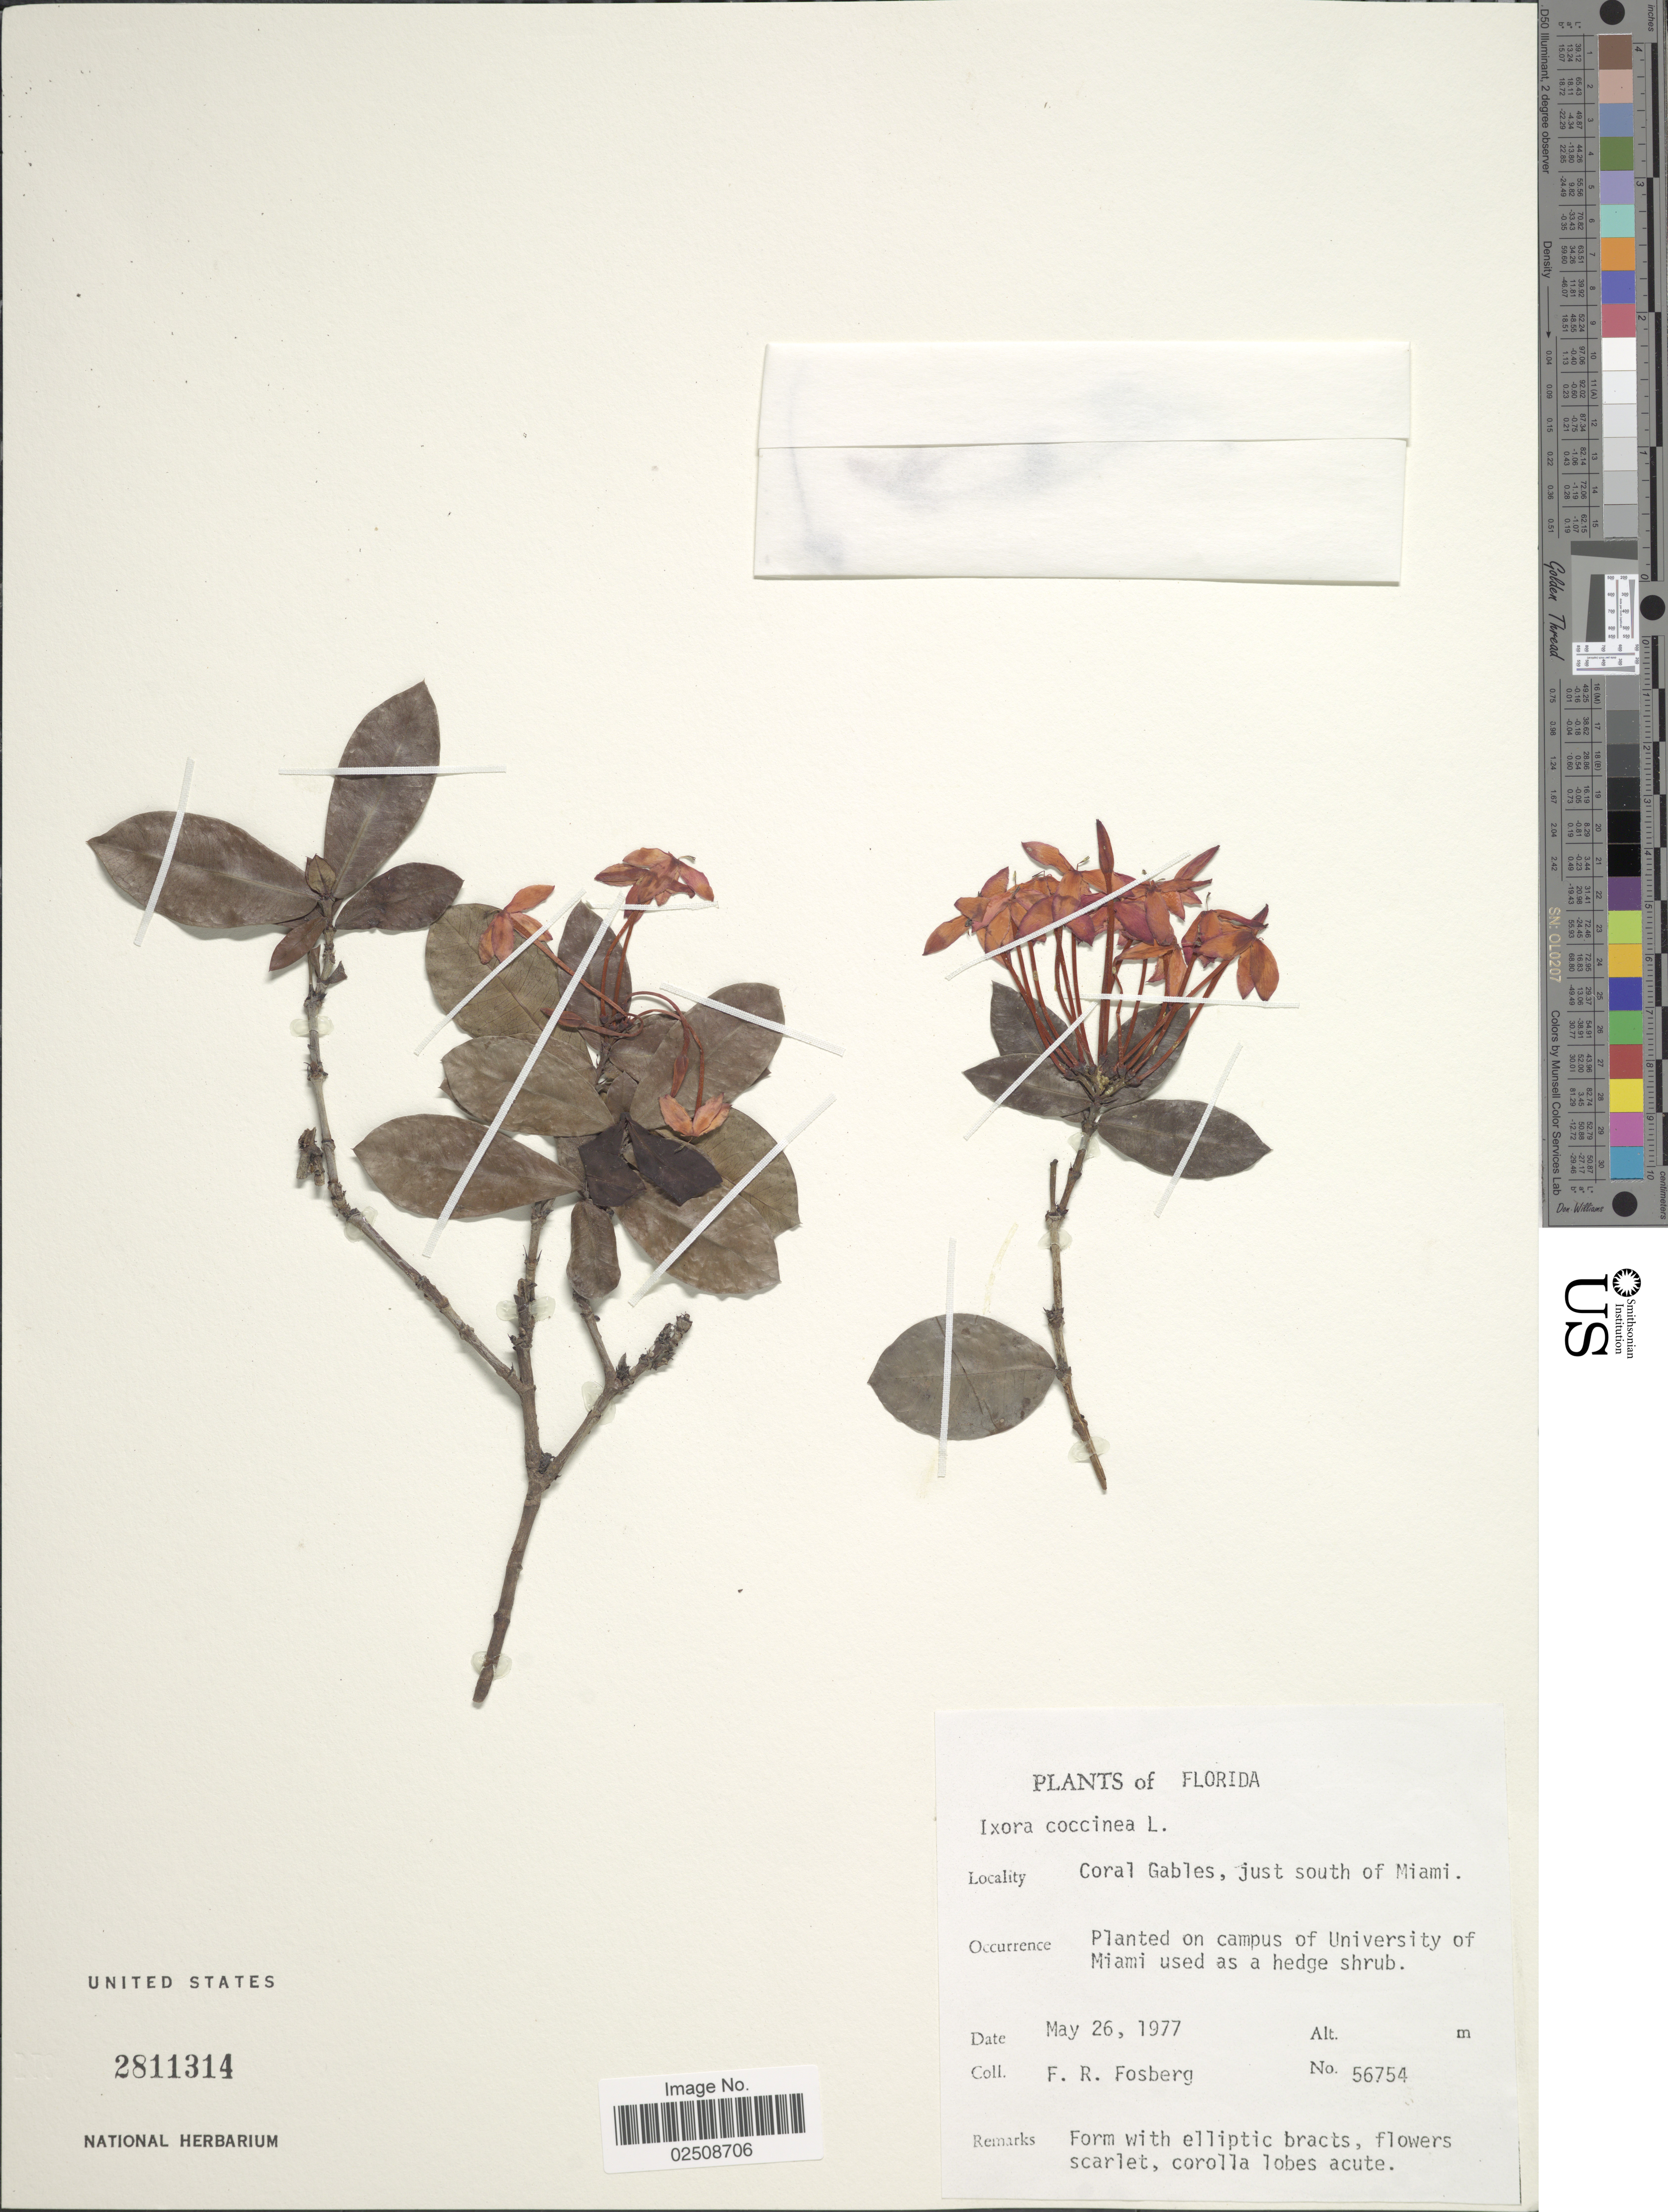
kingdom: Plantae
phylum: Tracheophyta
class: Magnoliopsida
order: Gentianales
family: Rubiaceae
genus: Ixora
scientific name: Ixora coccinea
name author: L.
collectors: F. R. Fosberg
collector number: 56754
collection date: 1977-05-26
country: United States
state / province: Florida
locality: Coral Gables, just south of Miami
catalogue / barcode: US 2811314